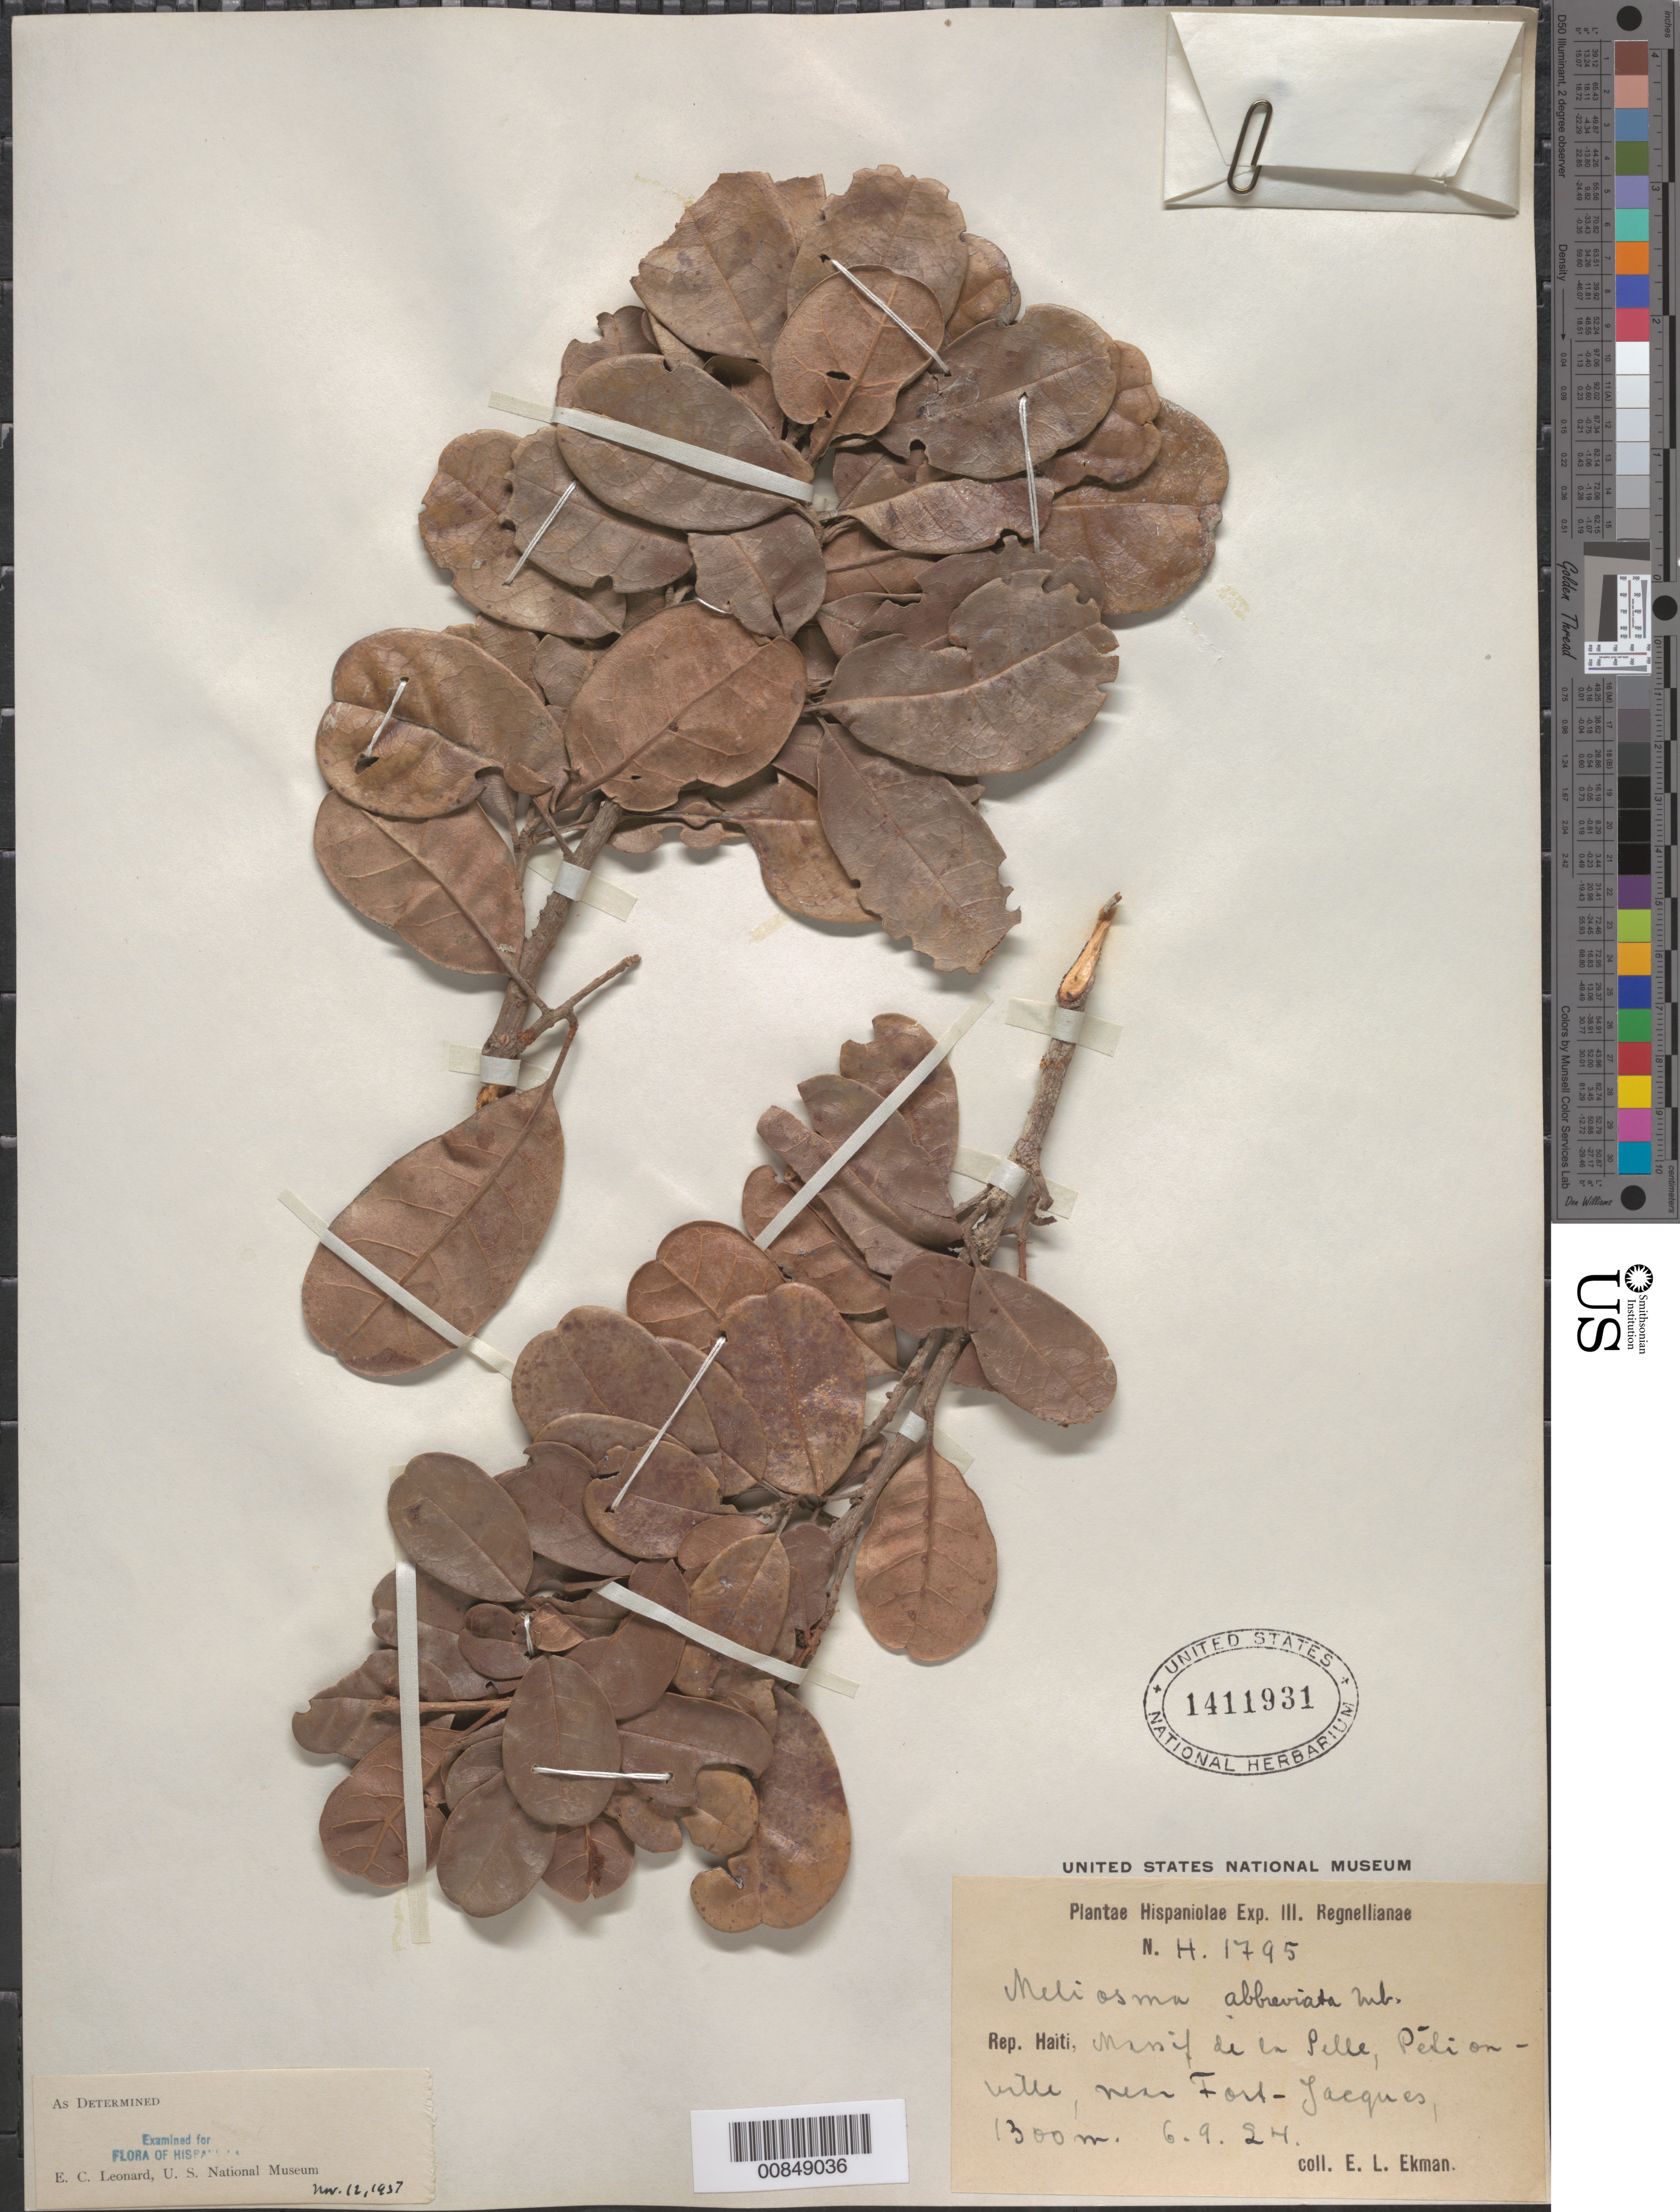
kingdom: Plantae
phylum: Tracheophyta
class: Magnoliopsida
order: Proteales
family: Sabiaceae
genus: Meliosma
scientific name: Meliosma abbreviata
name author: Urb.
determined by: Leonard, Emery C., (US)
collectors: E. L. Ekman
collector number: H 1795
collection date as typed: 06 Sep 1924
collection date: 1924-09-06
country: Haiti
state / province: Ouest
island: Hispaniola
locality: Massif de la Selle, Pétionville, near Fort-Jacques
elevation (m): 1300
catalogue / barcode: US 1411931